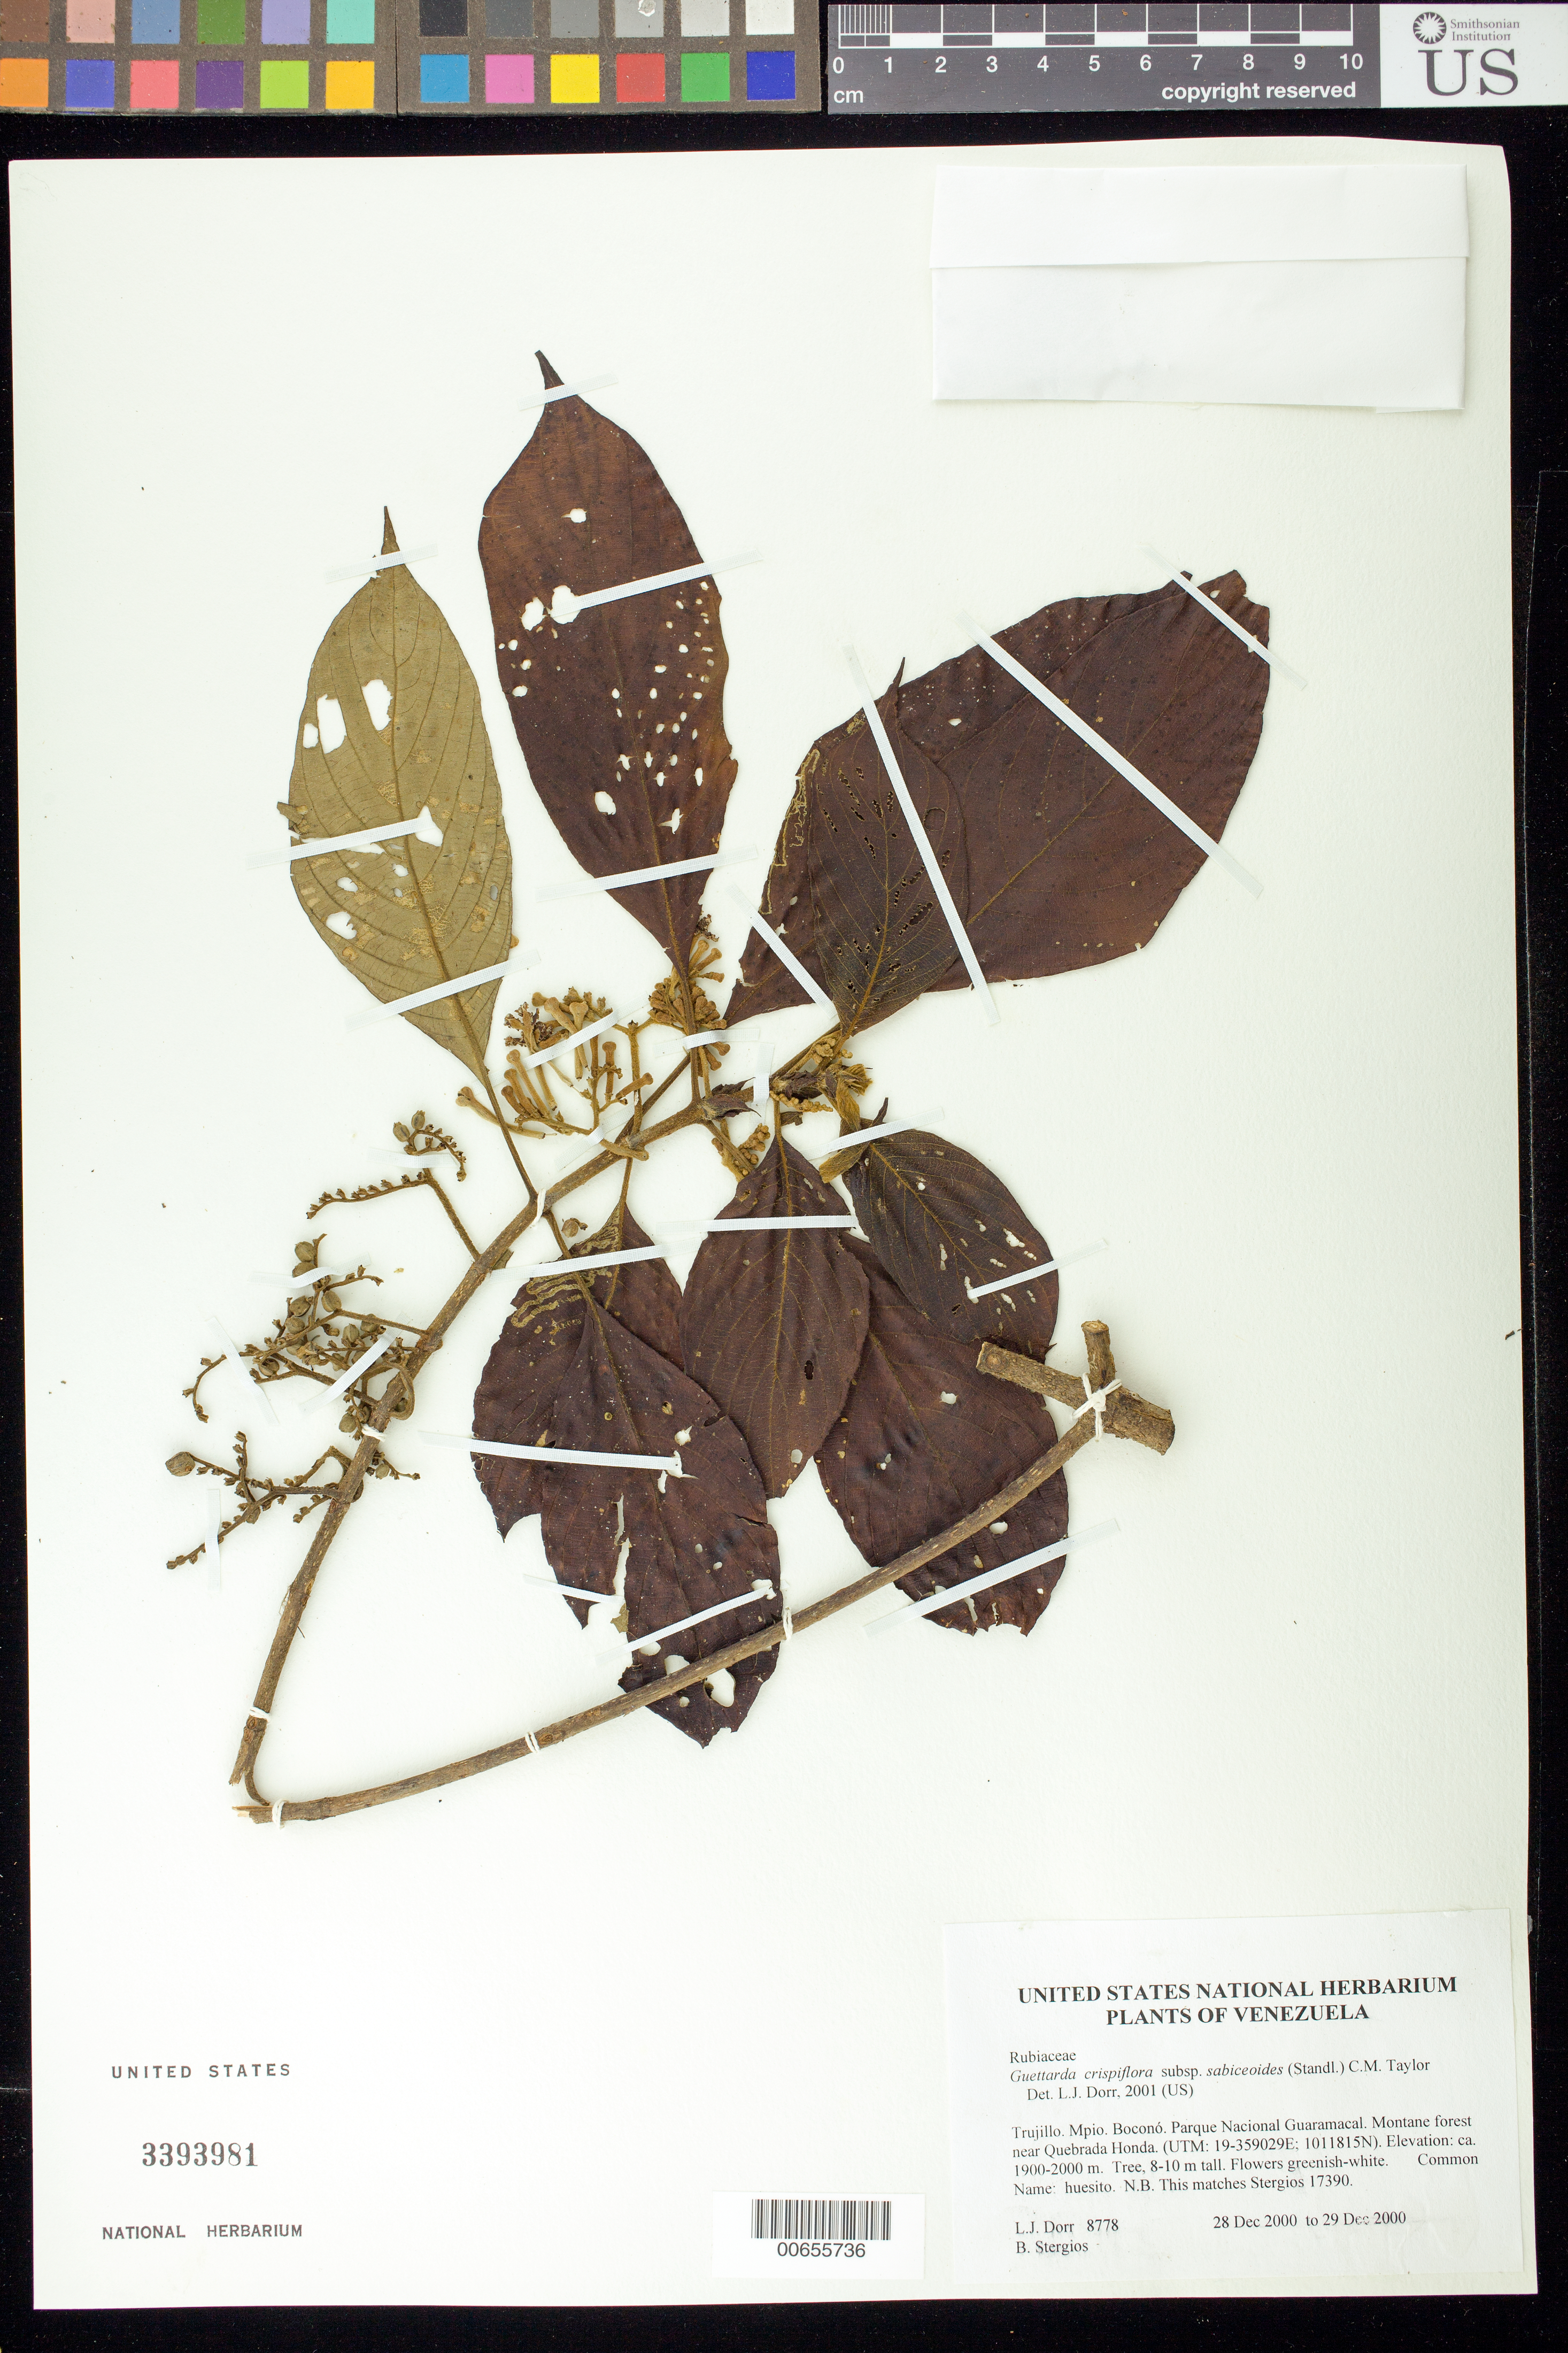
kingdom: Plantae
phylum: Tracheophyta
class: Magnoliopsida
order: Gentianales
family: Rubiaceae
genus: Guettarda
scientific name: Guettarda crispiflora subsp. sabiceoides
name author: Vahl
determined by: Dorr, L. J., (BOT), Smithsonian Institution - National Museum of Natural History (UNITED STATES)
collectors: L. J. Dorr & B. G. Stergios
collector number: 8778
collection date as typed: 28 Dec 2000 to 29 Dec 2000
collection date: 2000-12-28/2000-12-29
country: Venezuela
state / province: Trujillo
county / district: Boconó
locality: Parque Nacional Guaramacal near Quebrada Honda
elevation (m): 1900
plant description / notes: Common name: huesito; F, MO, PORT, US, VEN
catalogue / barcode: US 3393981